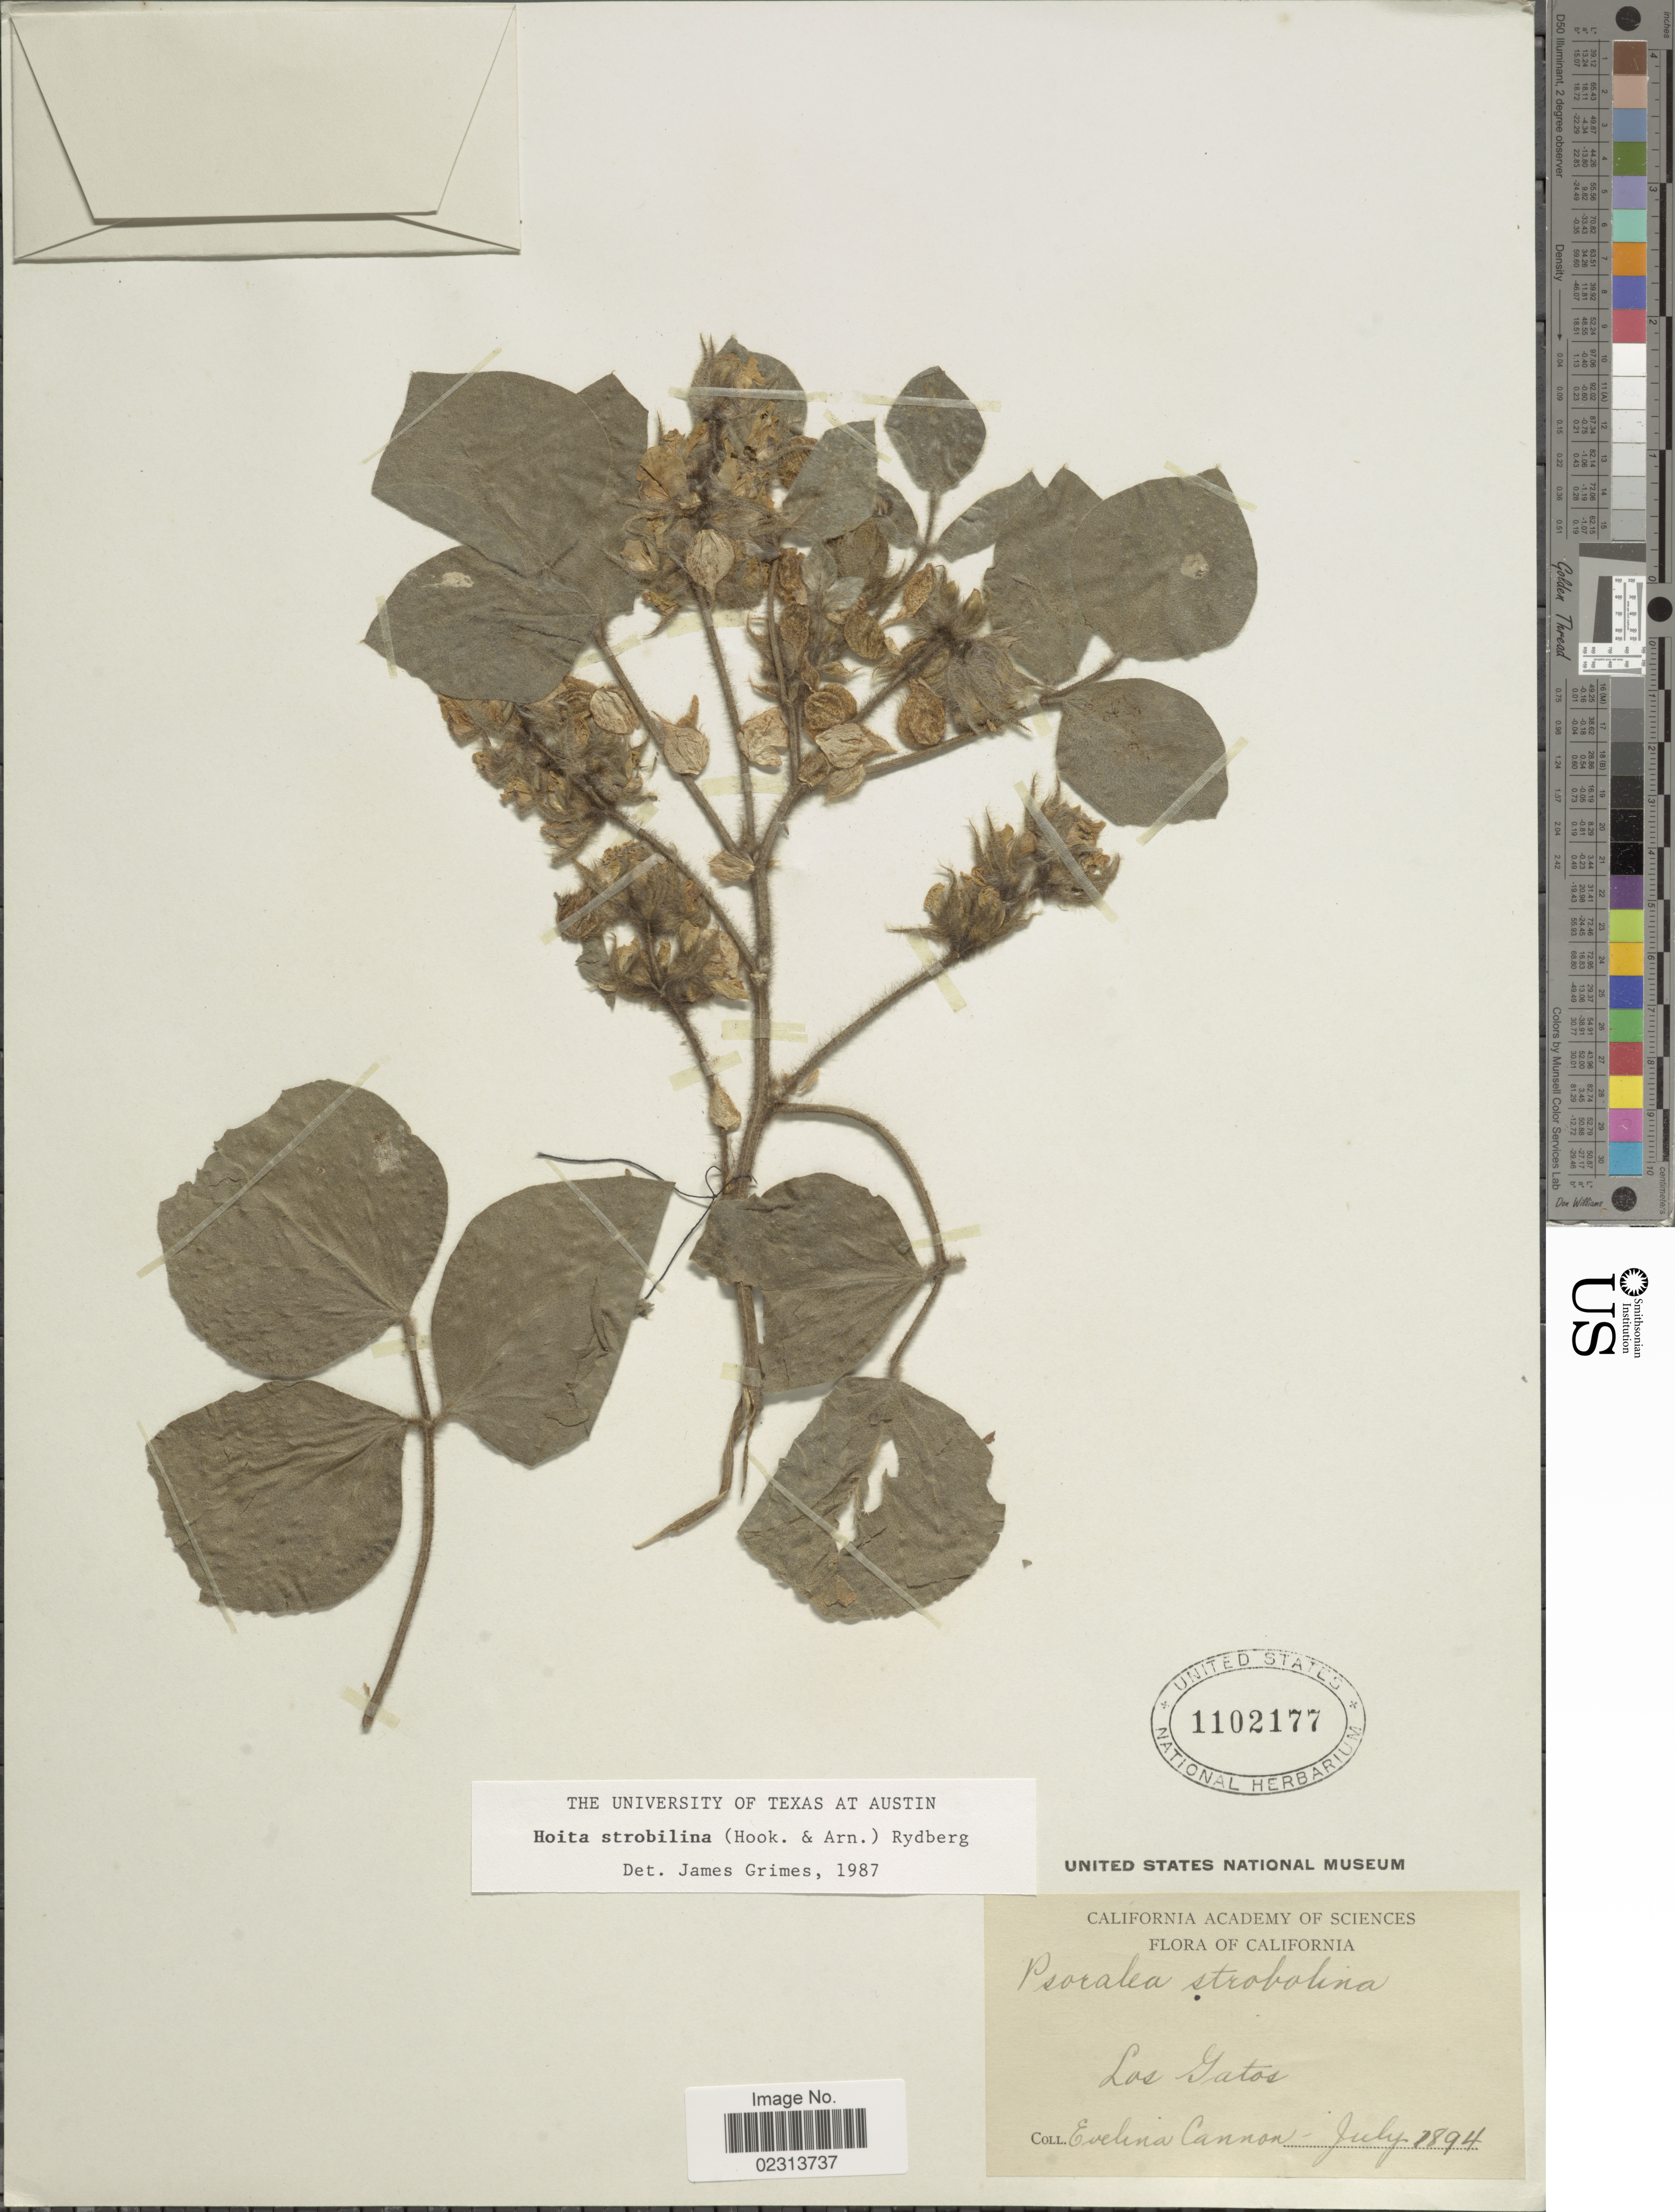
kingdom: Plantae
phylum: Tracheophyta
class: Magnoliopsida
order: Fabales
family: Fabaceae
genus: Hoita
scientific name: Hoita strobilina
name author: (Hook. & Arn.) Rydb.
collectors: E. Cannon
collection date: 1894-07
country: United States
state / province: California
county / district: Santa Clara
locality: Los gatos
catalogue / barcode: US 1102177